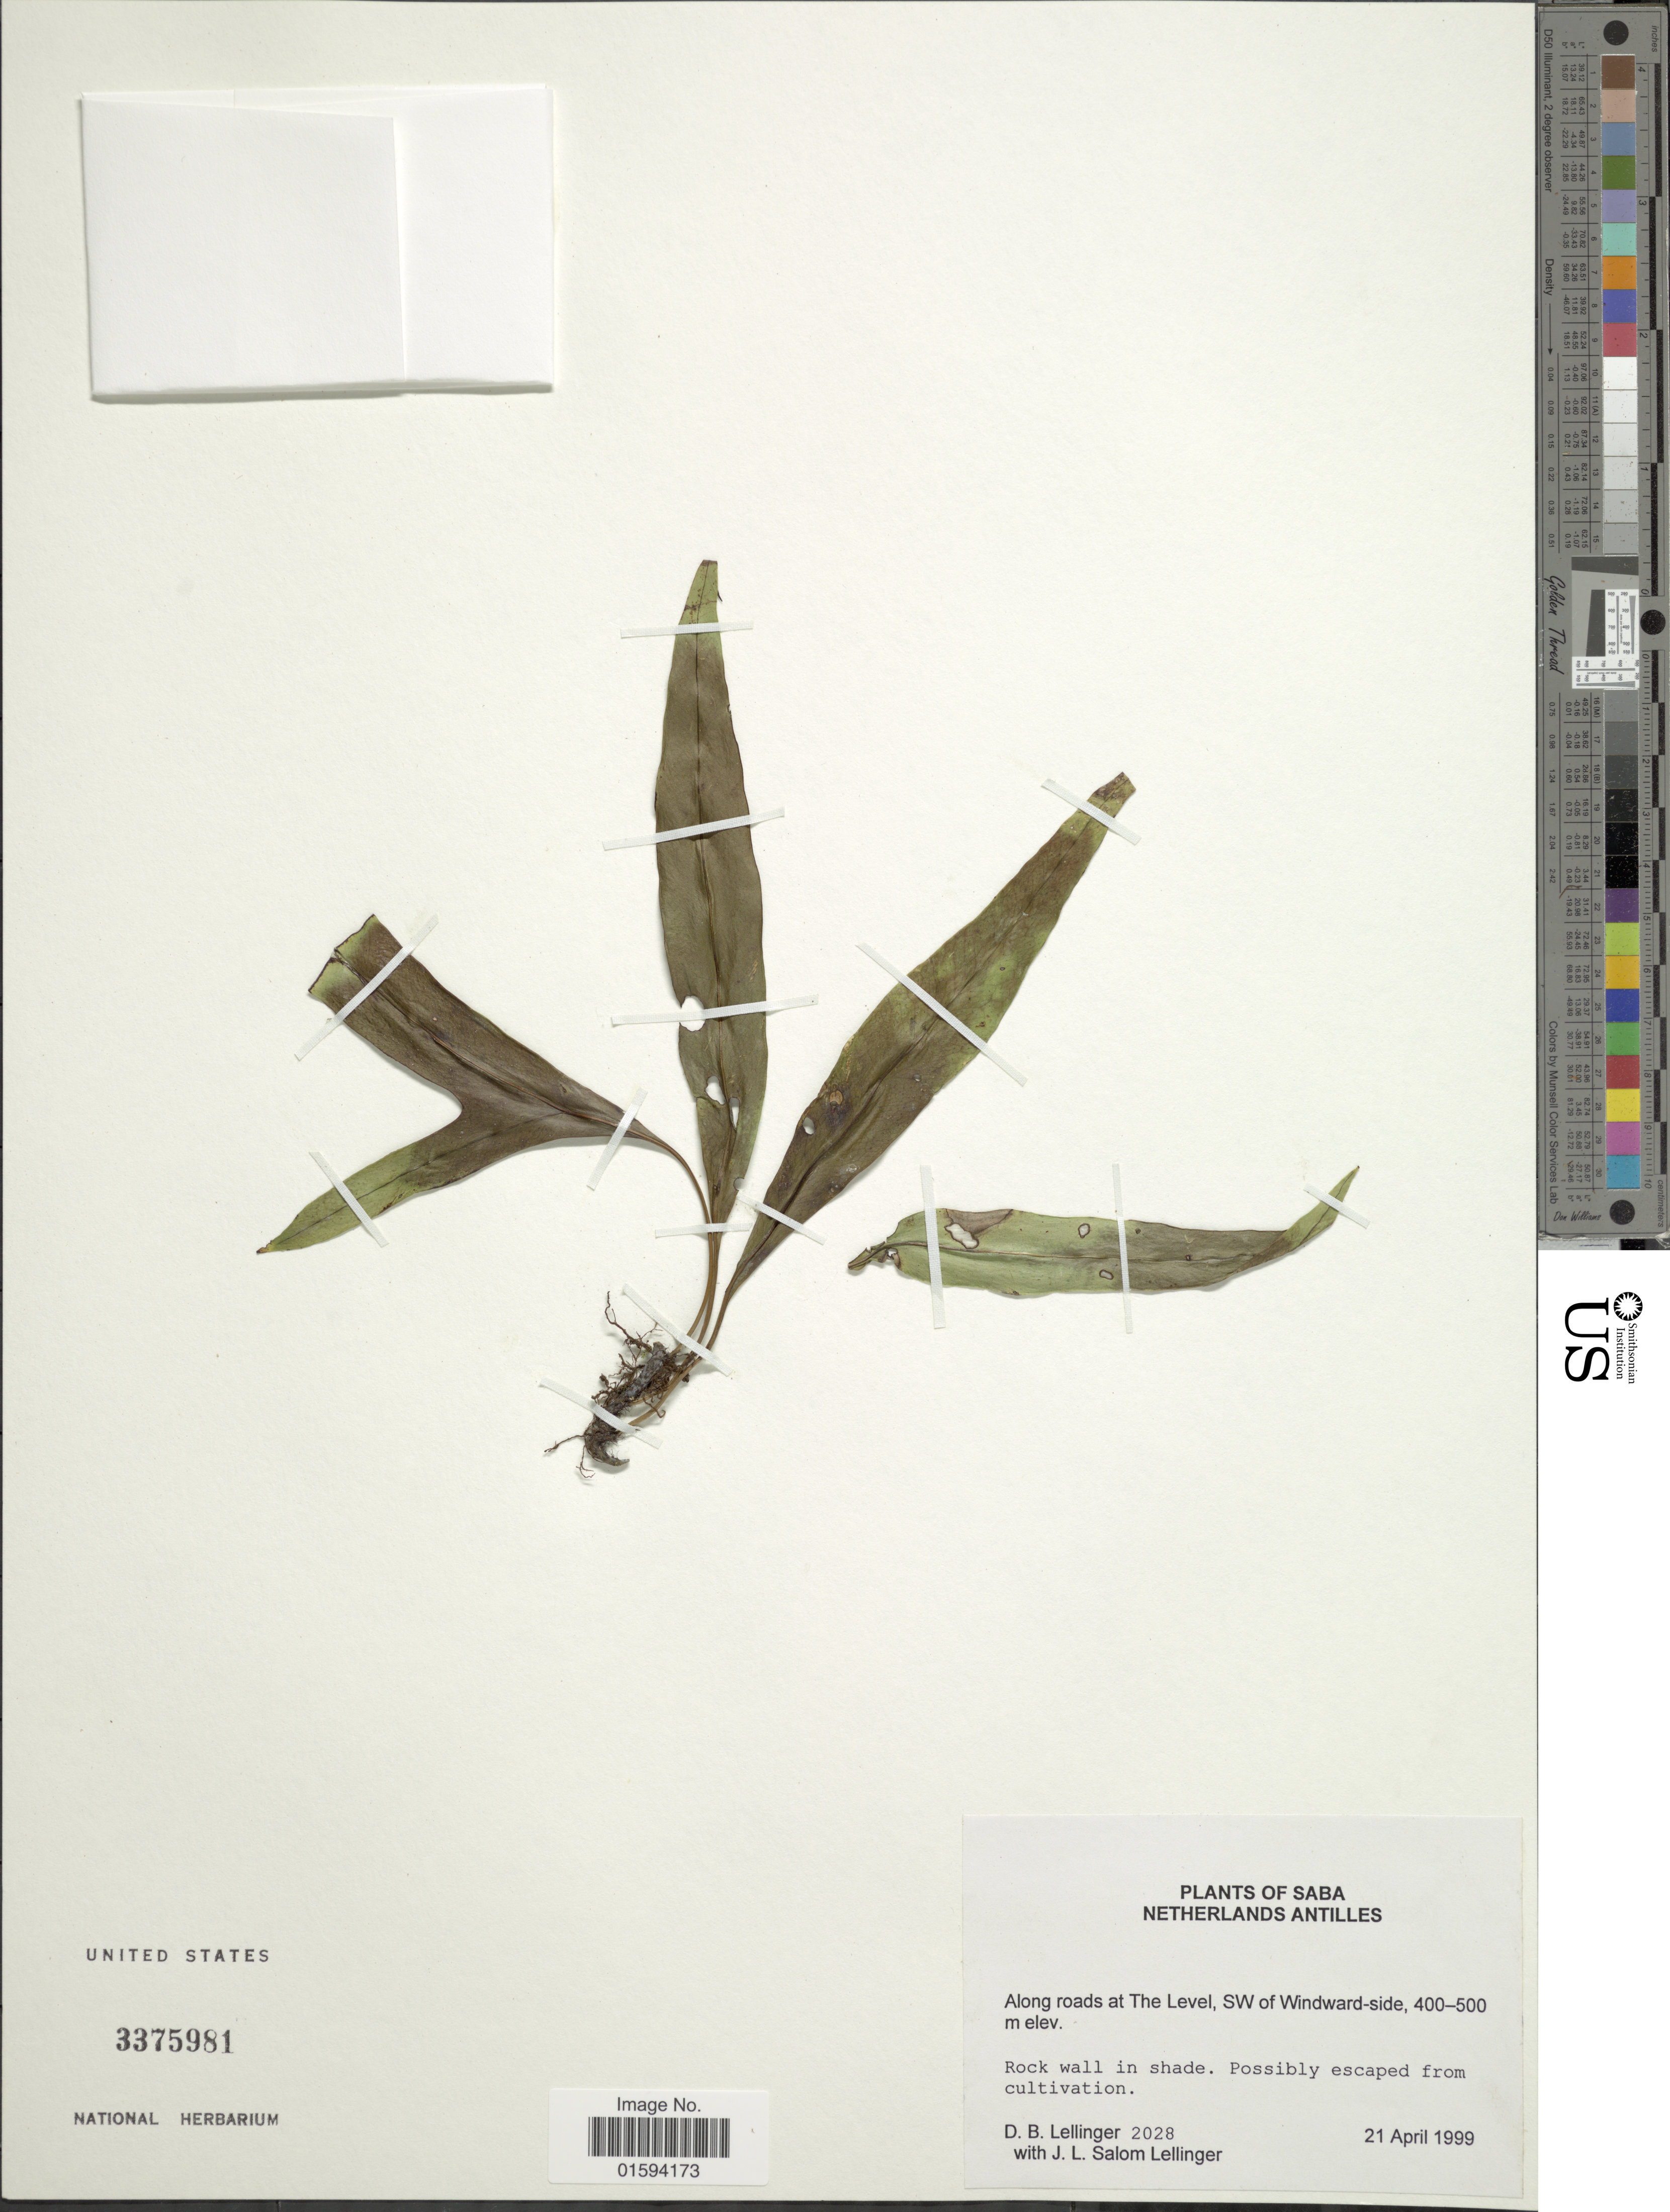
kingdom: Plantae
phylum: Tracheophyta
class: Polypodiopsida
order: Polypodiales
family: Polypodiaceae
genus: Polypodium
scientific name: Polypodium sp.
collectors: D. B. Lellinger & J. Salom Lellinger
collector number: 2028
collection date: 1999-04-21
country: Netherlands Antilles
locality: Saba, along road at The Level, SW of Winward-side, rock wall in shade, possibly escaped from cultivation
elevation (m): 400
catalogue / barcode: US 3375981